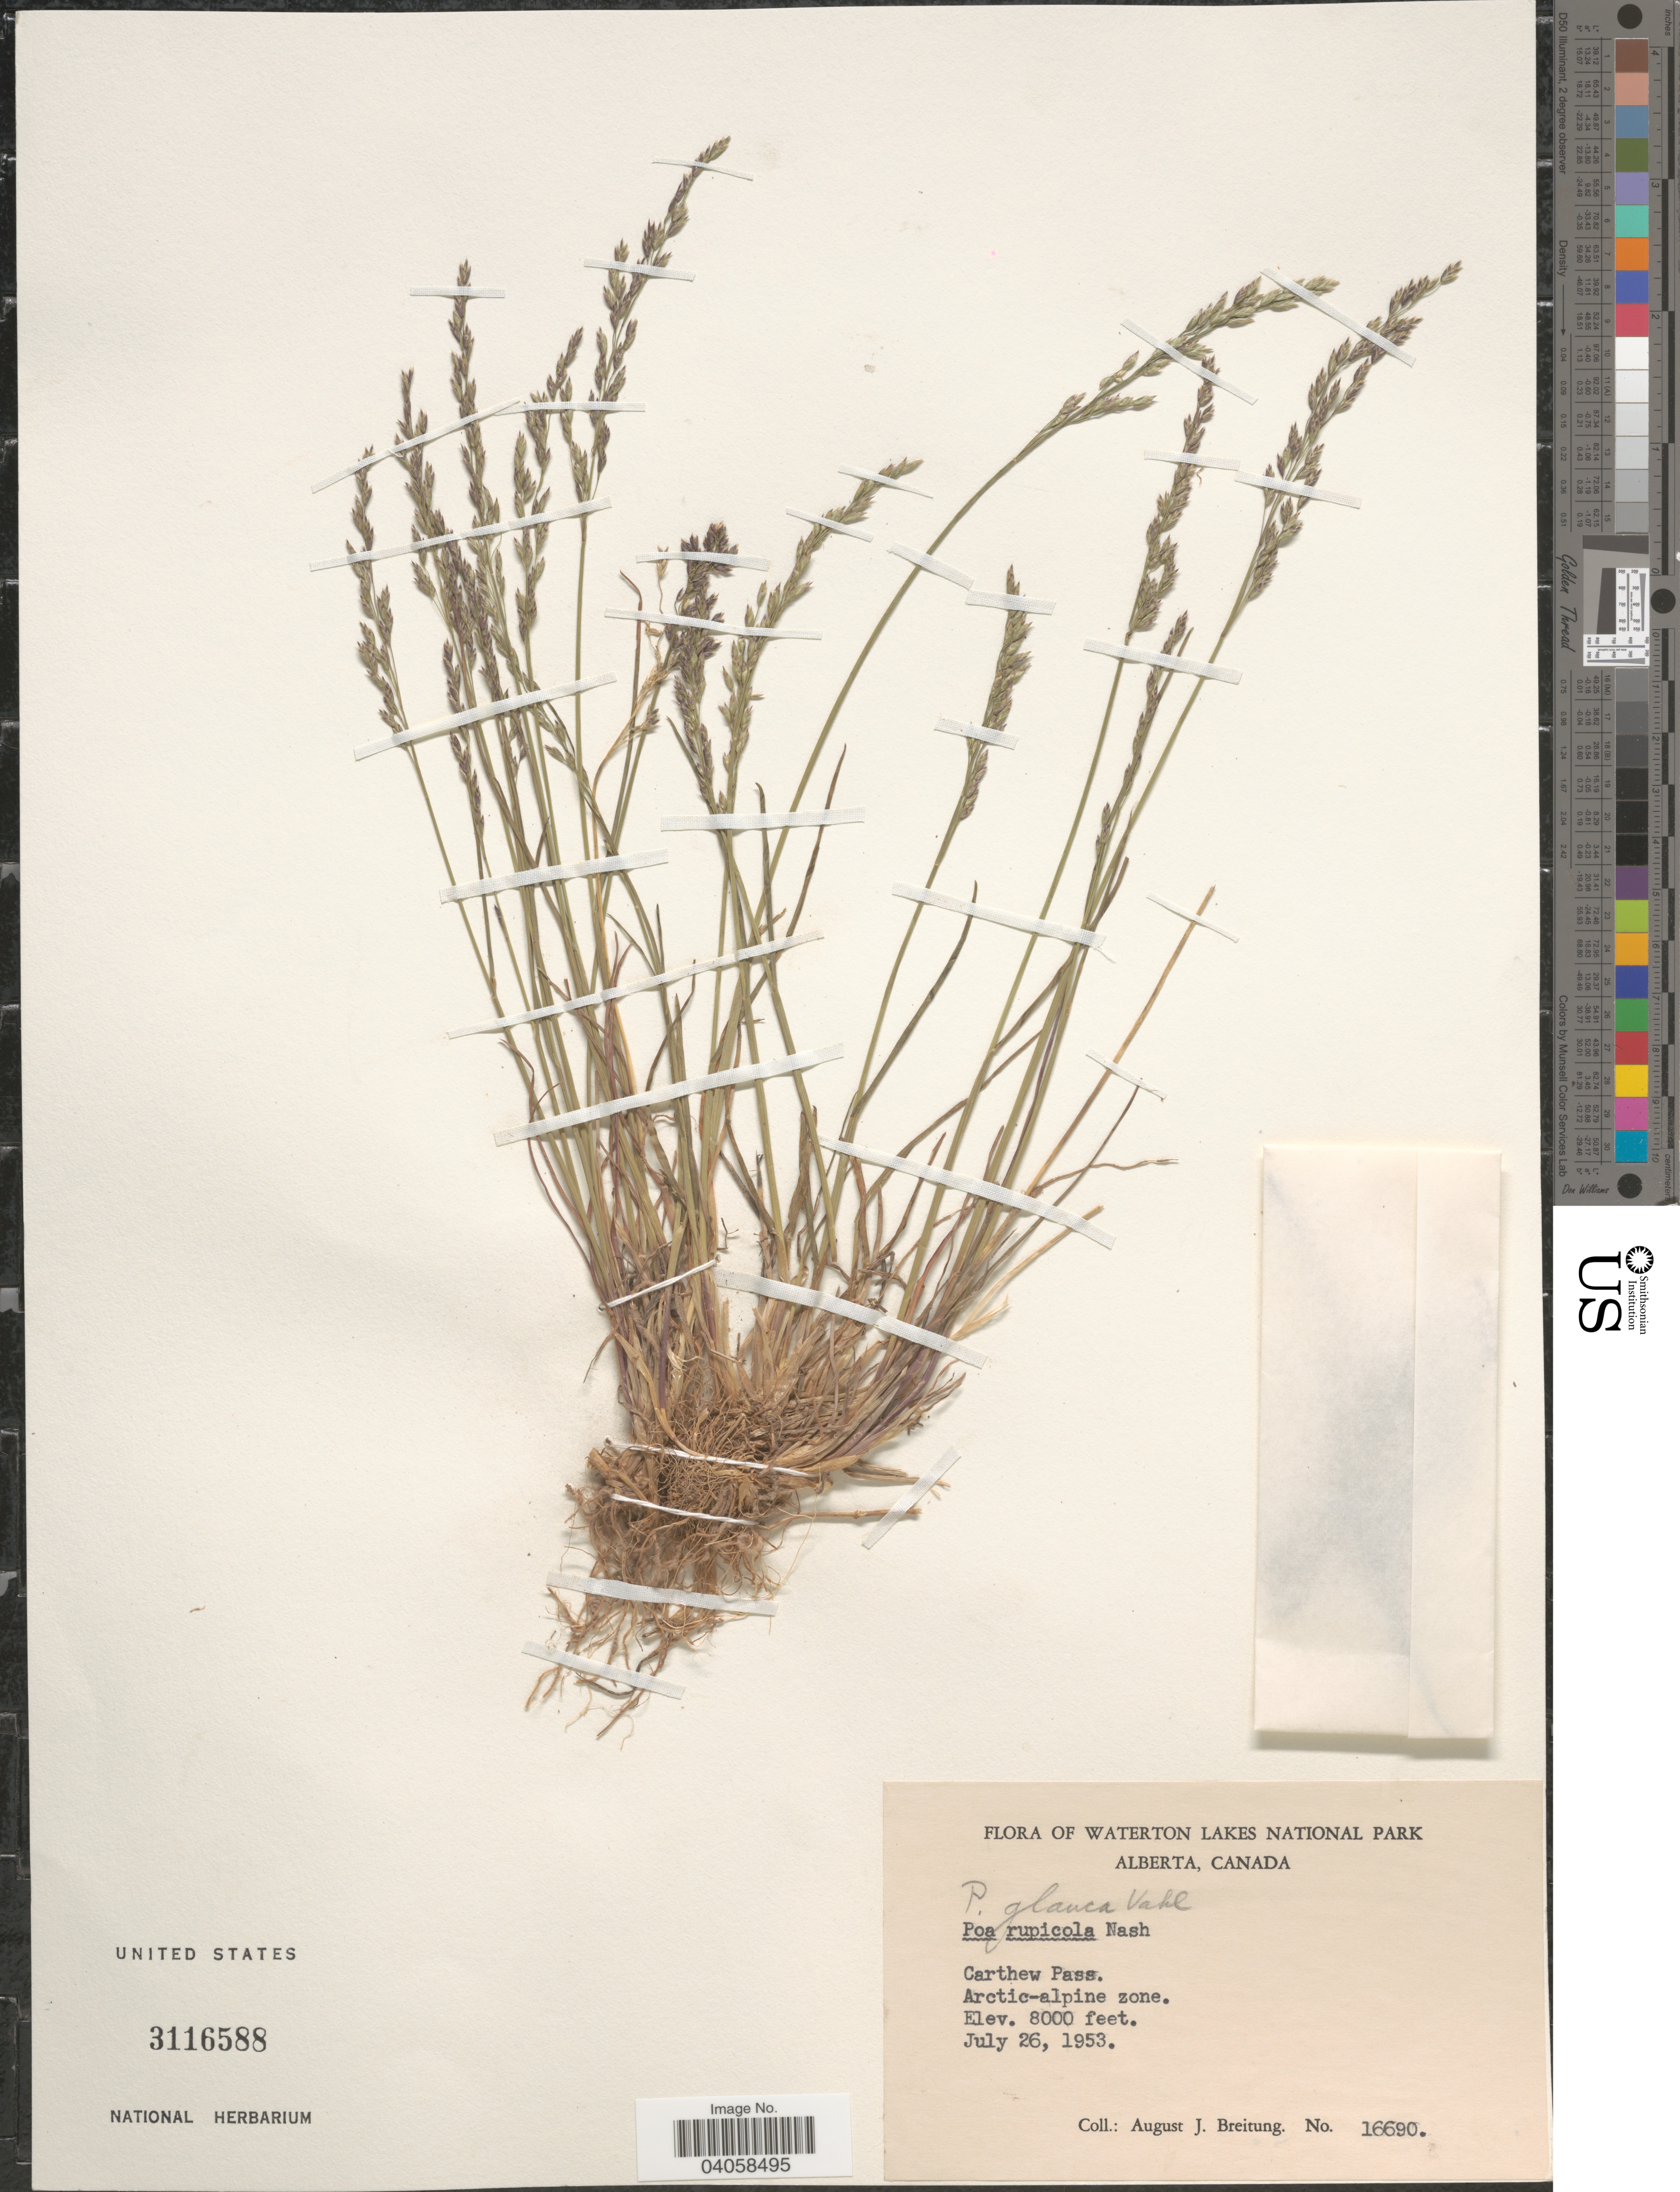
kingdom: Plantae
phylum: Tracheophyta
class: Liliopsida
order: Poales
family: Poaceae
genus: Poa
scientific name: Poa glauca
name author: Vahl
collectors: A. Breitung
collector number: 16690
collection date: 1953-07-26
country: Canada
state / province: Alberta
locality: Waterton Lakes National Park. Carthew Pass. Arctic-alpine zone.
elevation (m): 2438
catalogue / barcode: US 3116588